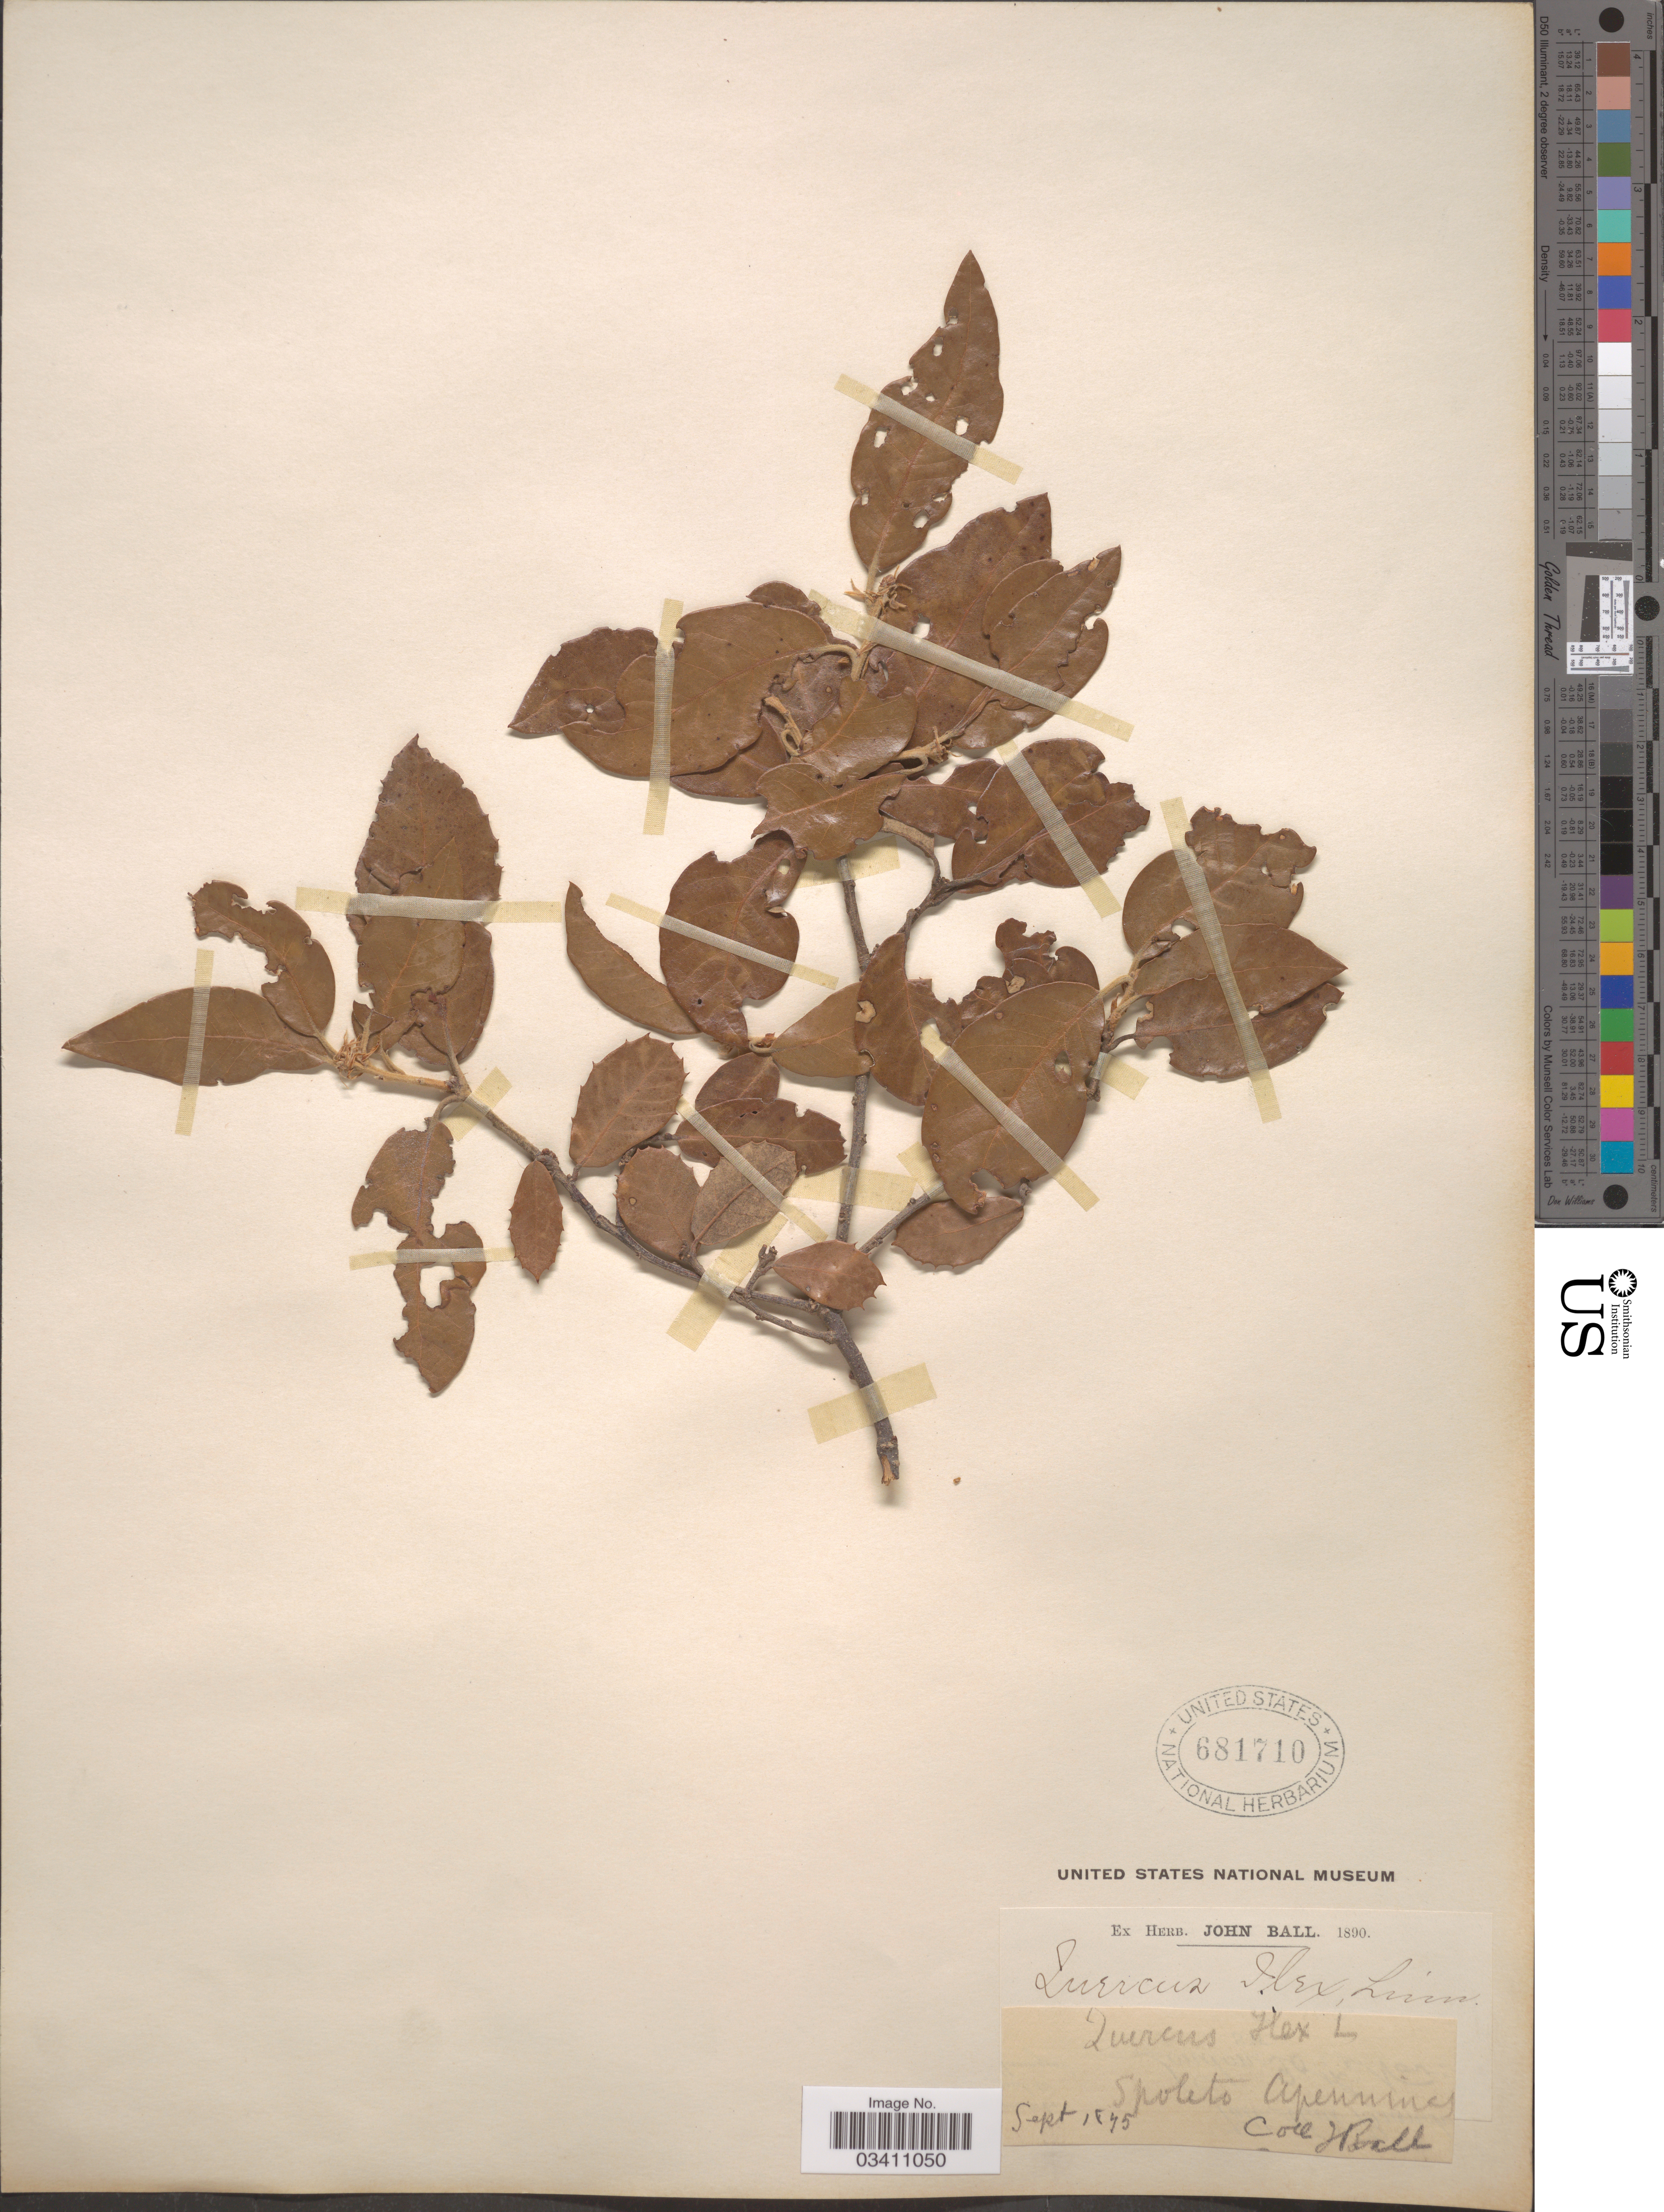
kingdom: Plantae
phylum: Tracheophyta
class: Magnoliopsida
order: Fagales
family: Fagaceae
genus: Quercus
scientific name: Quercus ilex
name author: Lour.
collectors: J. Ball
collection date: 1845-09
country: Italy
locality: Spoleto Apennines.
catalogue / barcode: US 681710